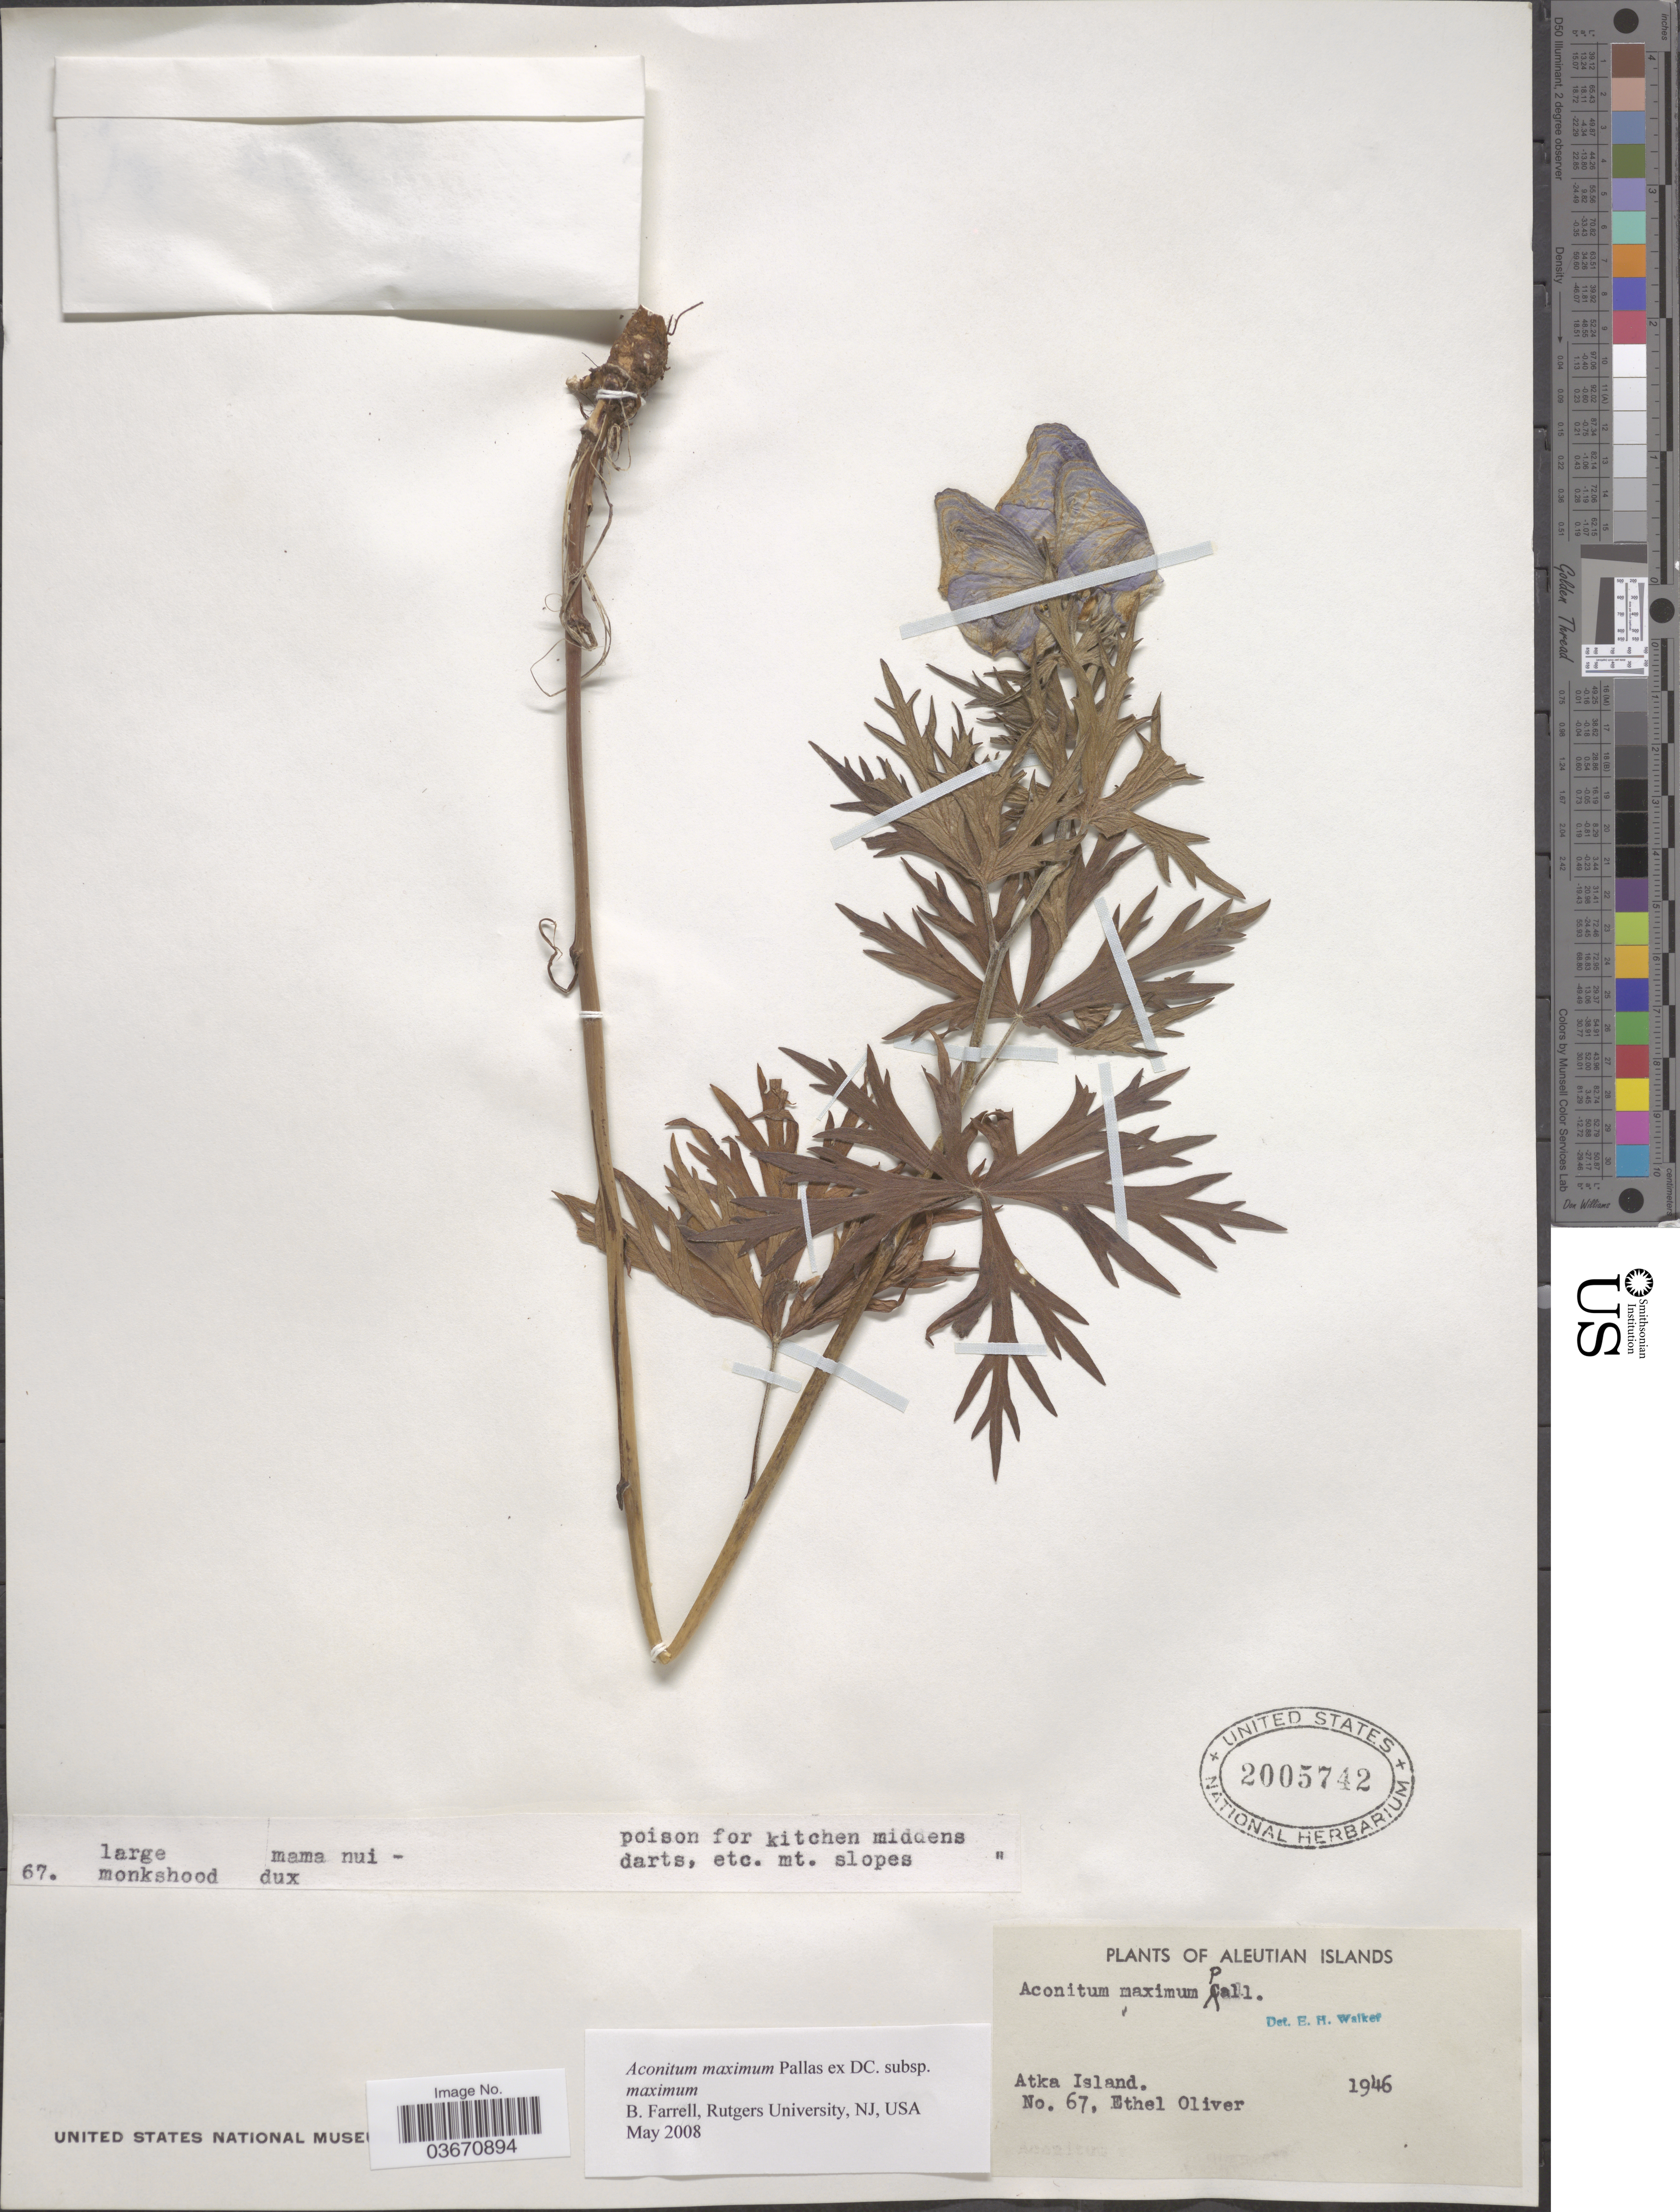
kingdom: Plantae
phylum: Tracheophyta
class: Magnoliopsida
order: Ranunculales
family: Ranunculaceae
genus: Aconitum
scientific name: Aconitum maximum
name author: Pall. ex DC.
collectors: E. Oliver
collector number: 67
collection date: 1946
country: United States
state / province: Alaska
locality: Aleutian Island. Atka Island.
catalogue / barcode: US 2005742